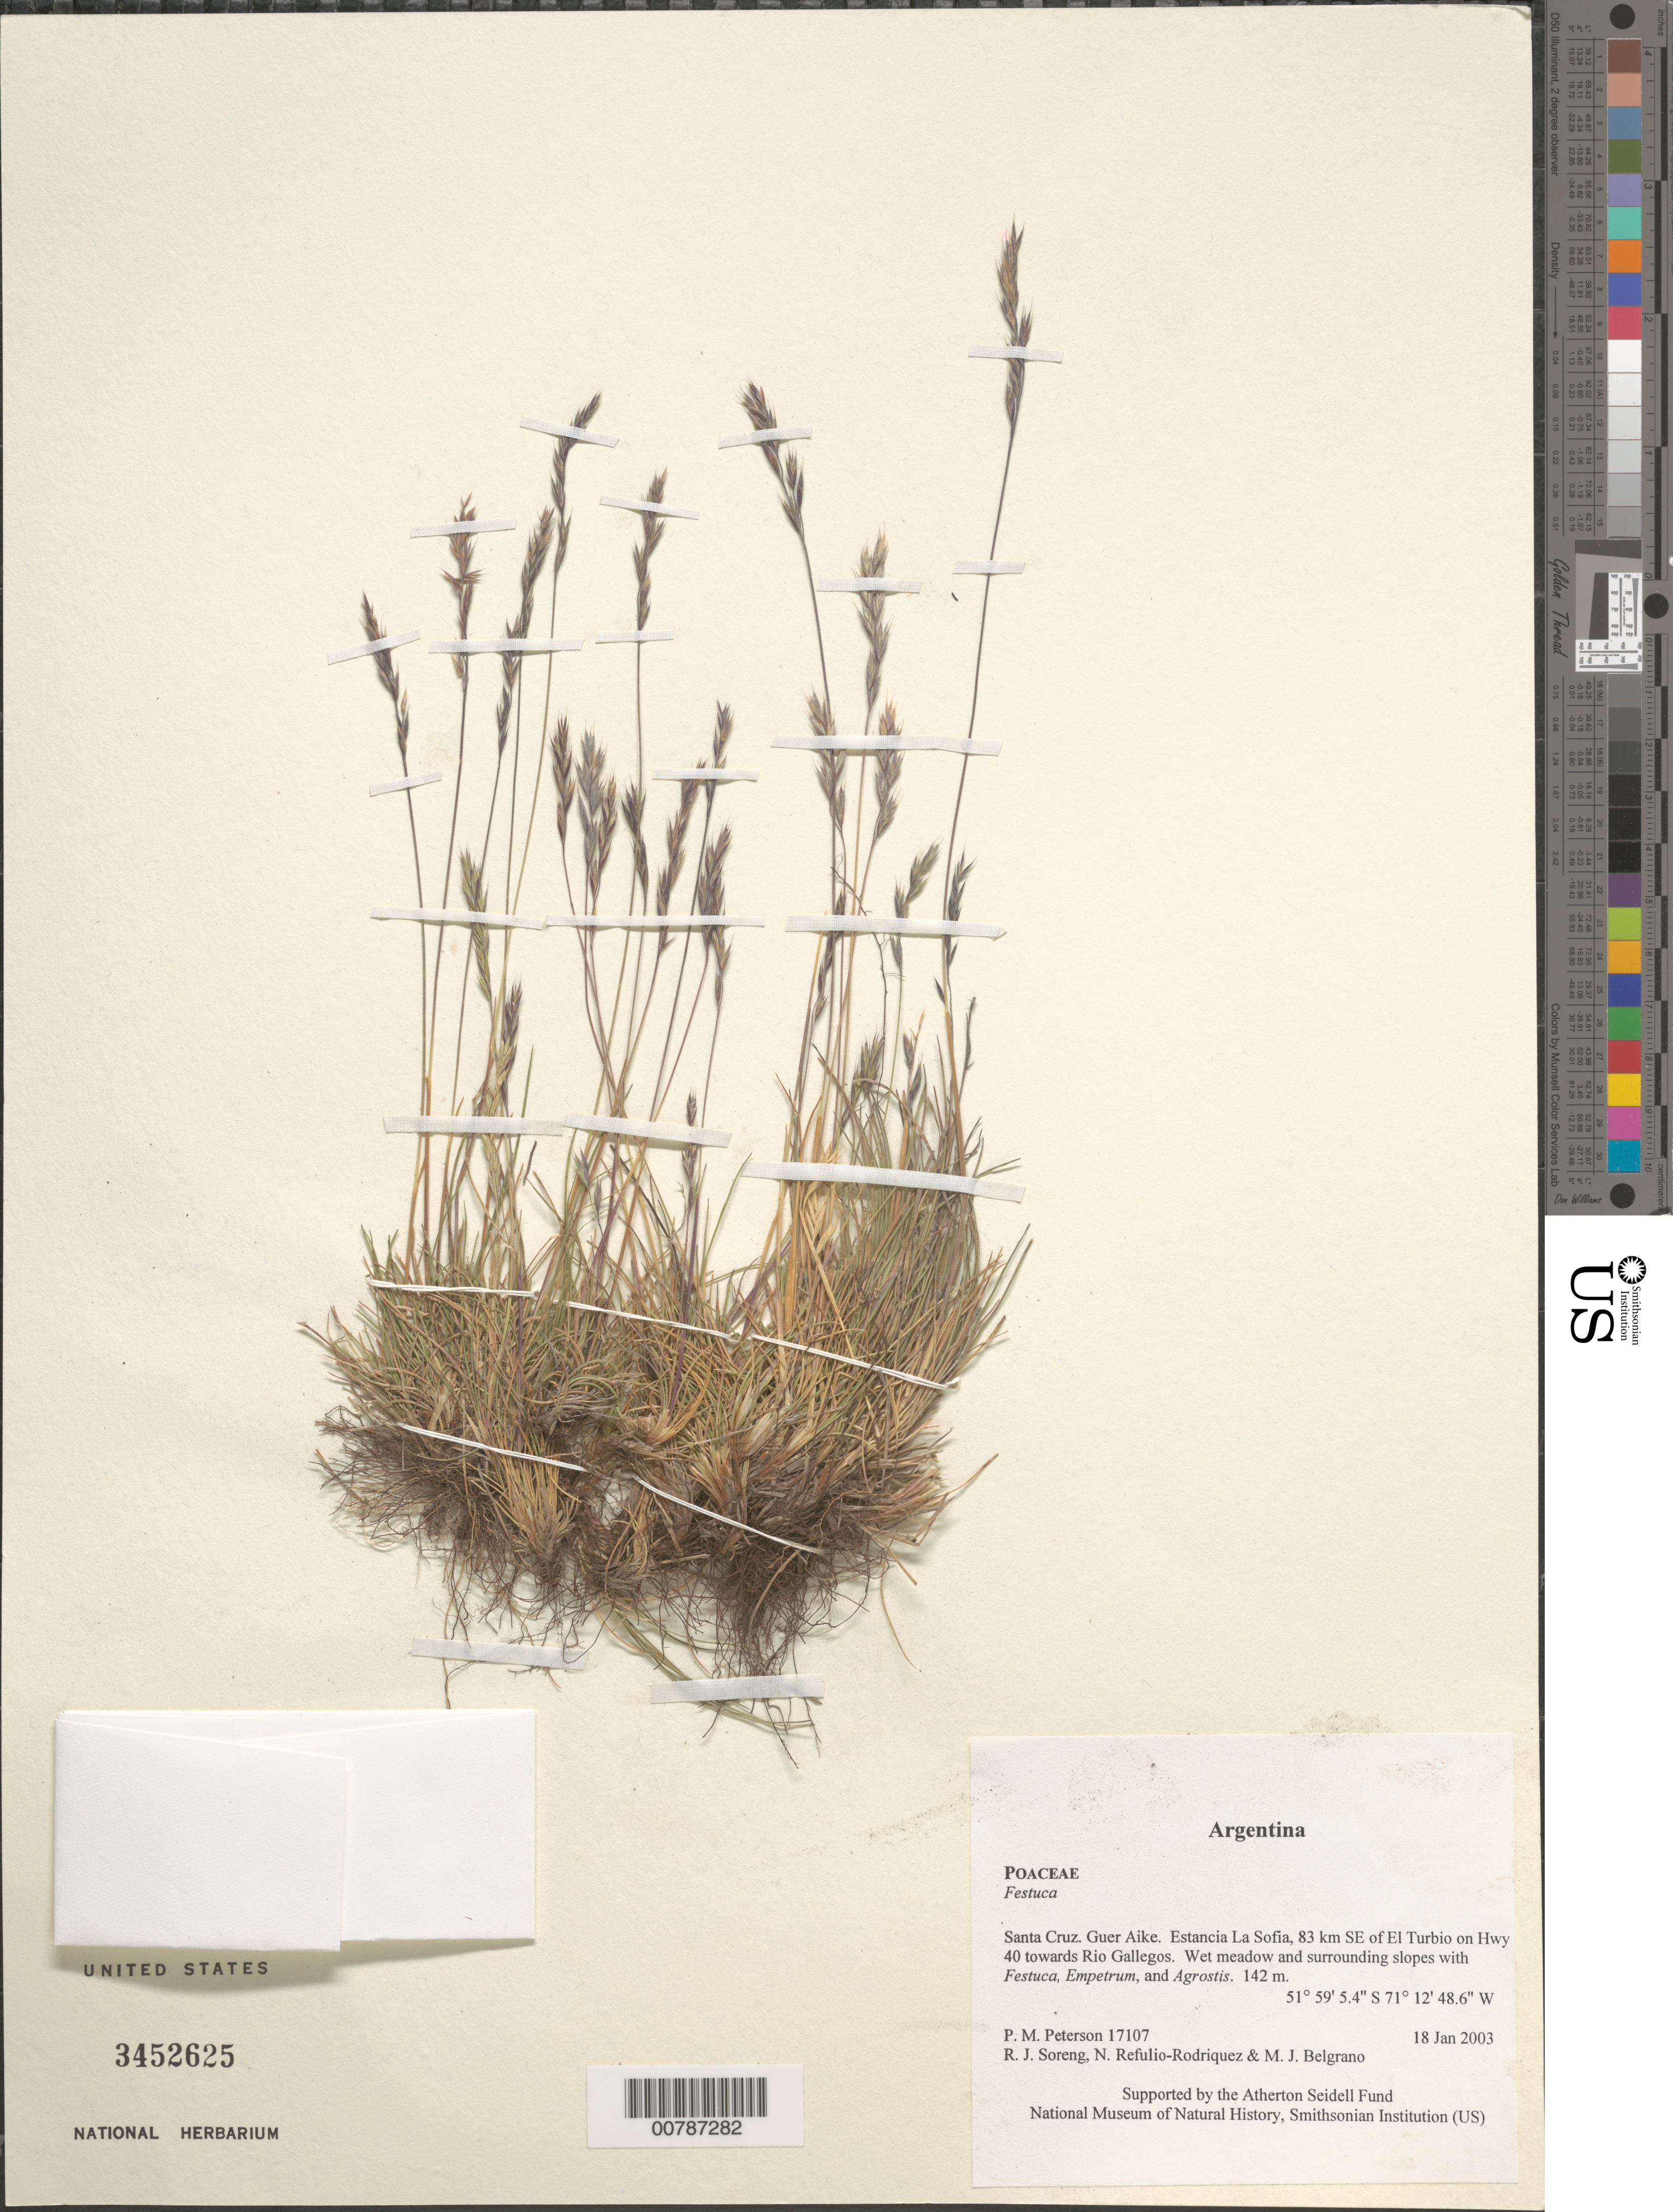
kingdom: Plantae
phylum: Tracheophyta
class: Liliopsida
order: Poales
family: Poaceae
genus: Festuca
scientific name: Festuca sp.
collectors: P. M. Peterson, R. J. Soreng, N. Refulio-Rodríguez & M. Belgrano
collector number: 17107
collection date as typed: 18 Jan 2003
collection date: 2003-01-18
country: Argentina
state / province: Santa Cruz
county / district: Guer Aike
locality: Estancia La Sofia, 83 km SE of El Turbio on Hwy 40 towards Rio Gallegos. Wet meadow and surrounding slopes with Festuca, Empetrum, and Agrostis.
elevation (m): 142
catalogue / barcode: US 3452625